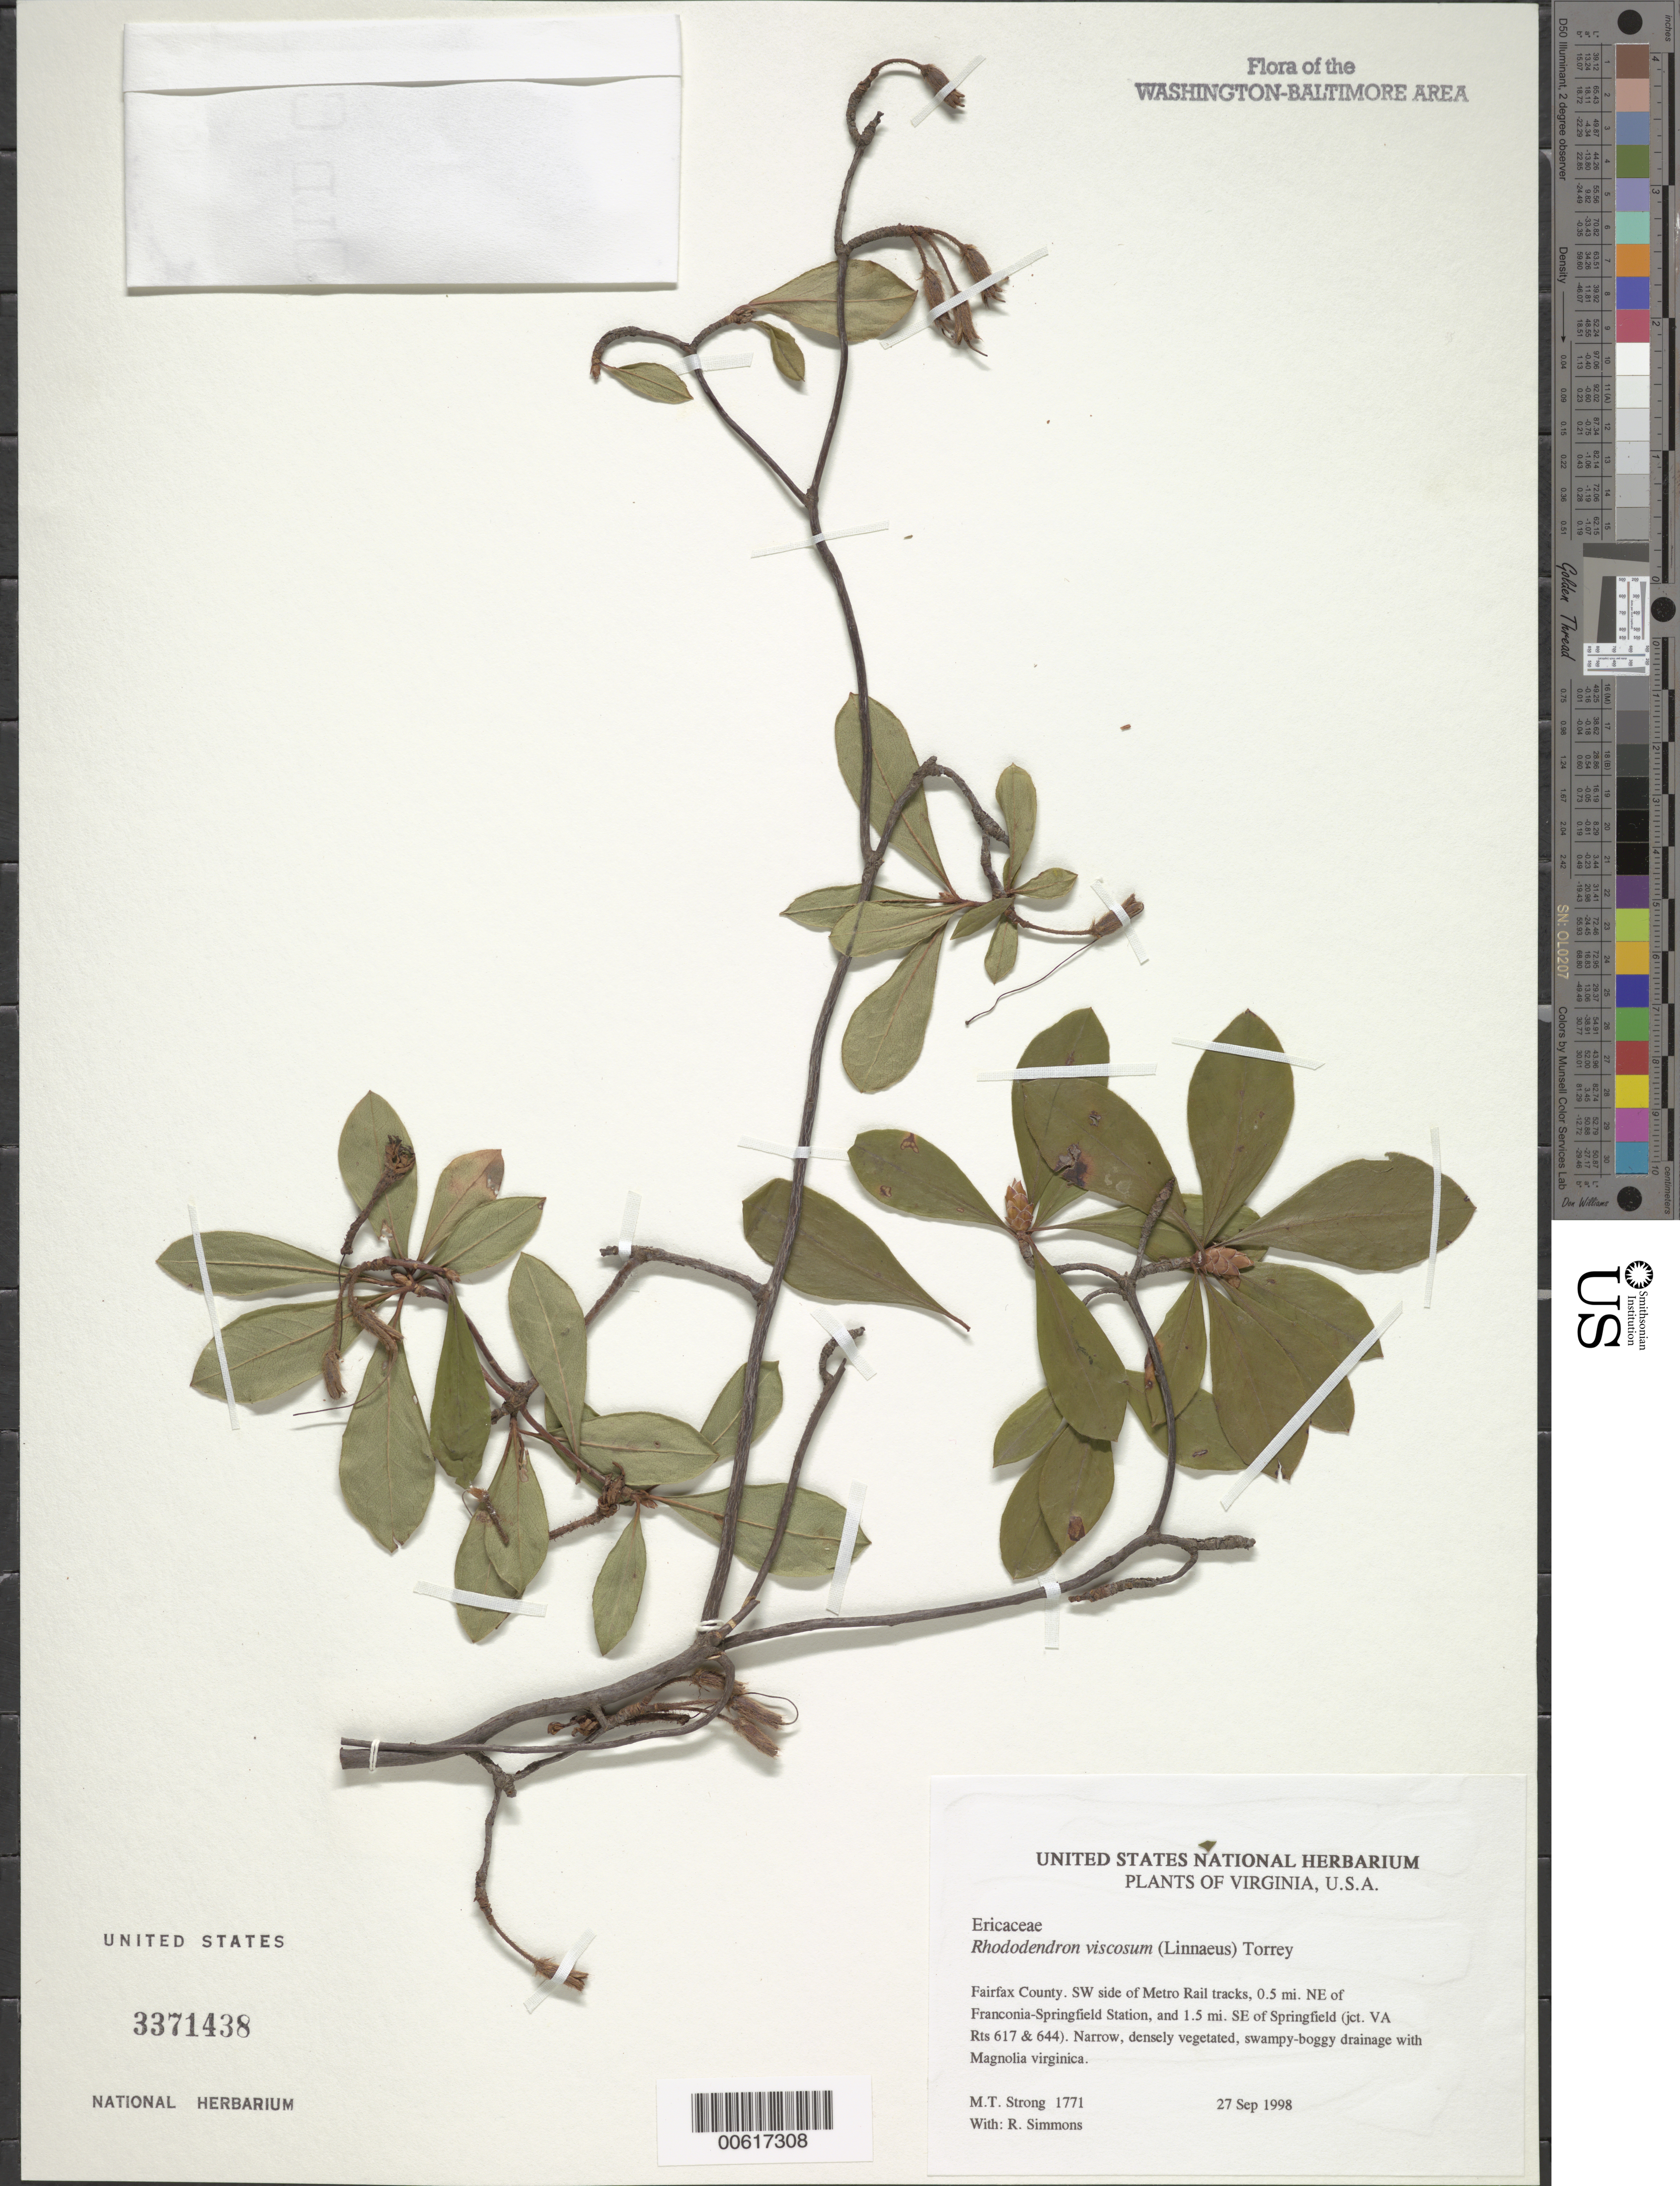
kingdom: Plantae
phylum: Tracheophyta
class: Magnoliopsida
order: Ericales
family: Ericaceae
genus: Rhododendron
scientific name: Rhododendron viscosum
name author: (L.) Torr.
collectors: M. T. Strong & R. Simmons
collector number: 1771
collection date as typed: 27 Sep 1998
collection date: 1998-09-27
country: United States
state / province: Virginia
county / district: Fairfax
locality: SW side of Metro Rail System, 0.5-0.6 mi. NE of Franconia-Springfield Station, 1.5 mi. SE of Springfield (jct. VA Rts 617 & 644)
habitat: Narrow, densely vegetated, swampy-boggy drainage with Magnolia Virginica.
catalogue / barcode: US 3371438